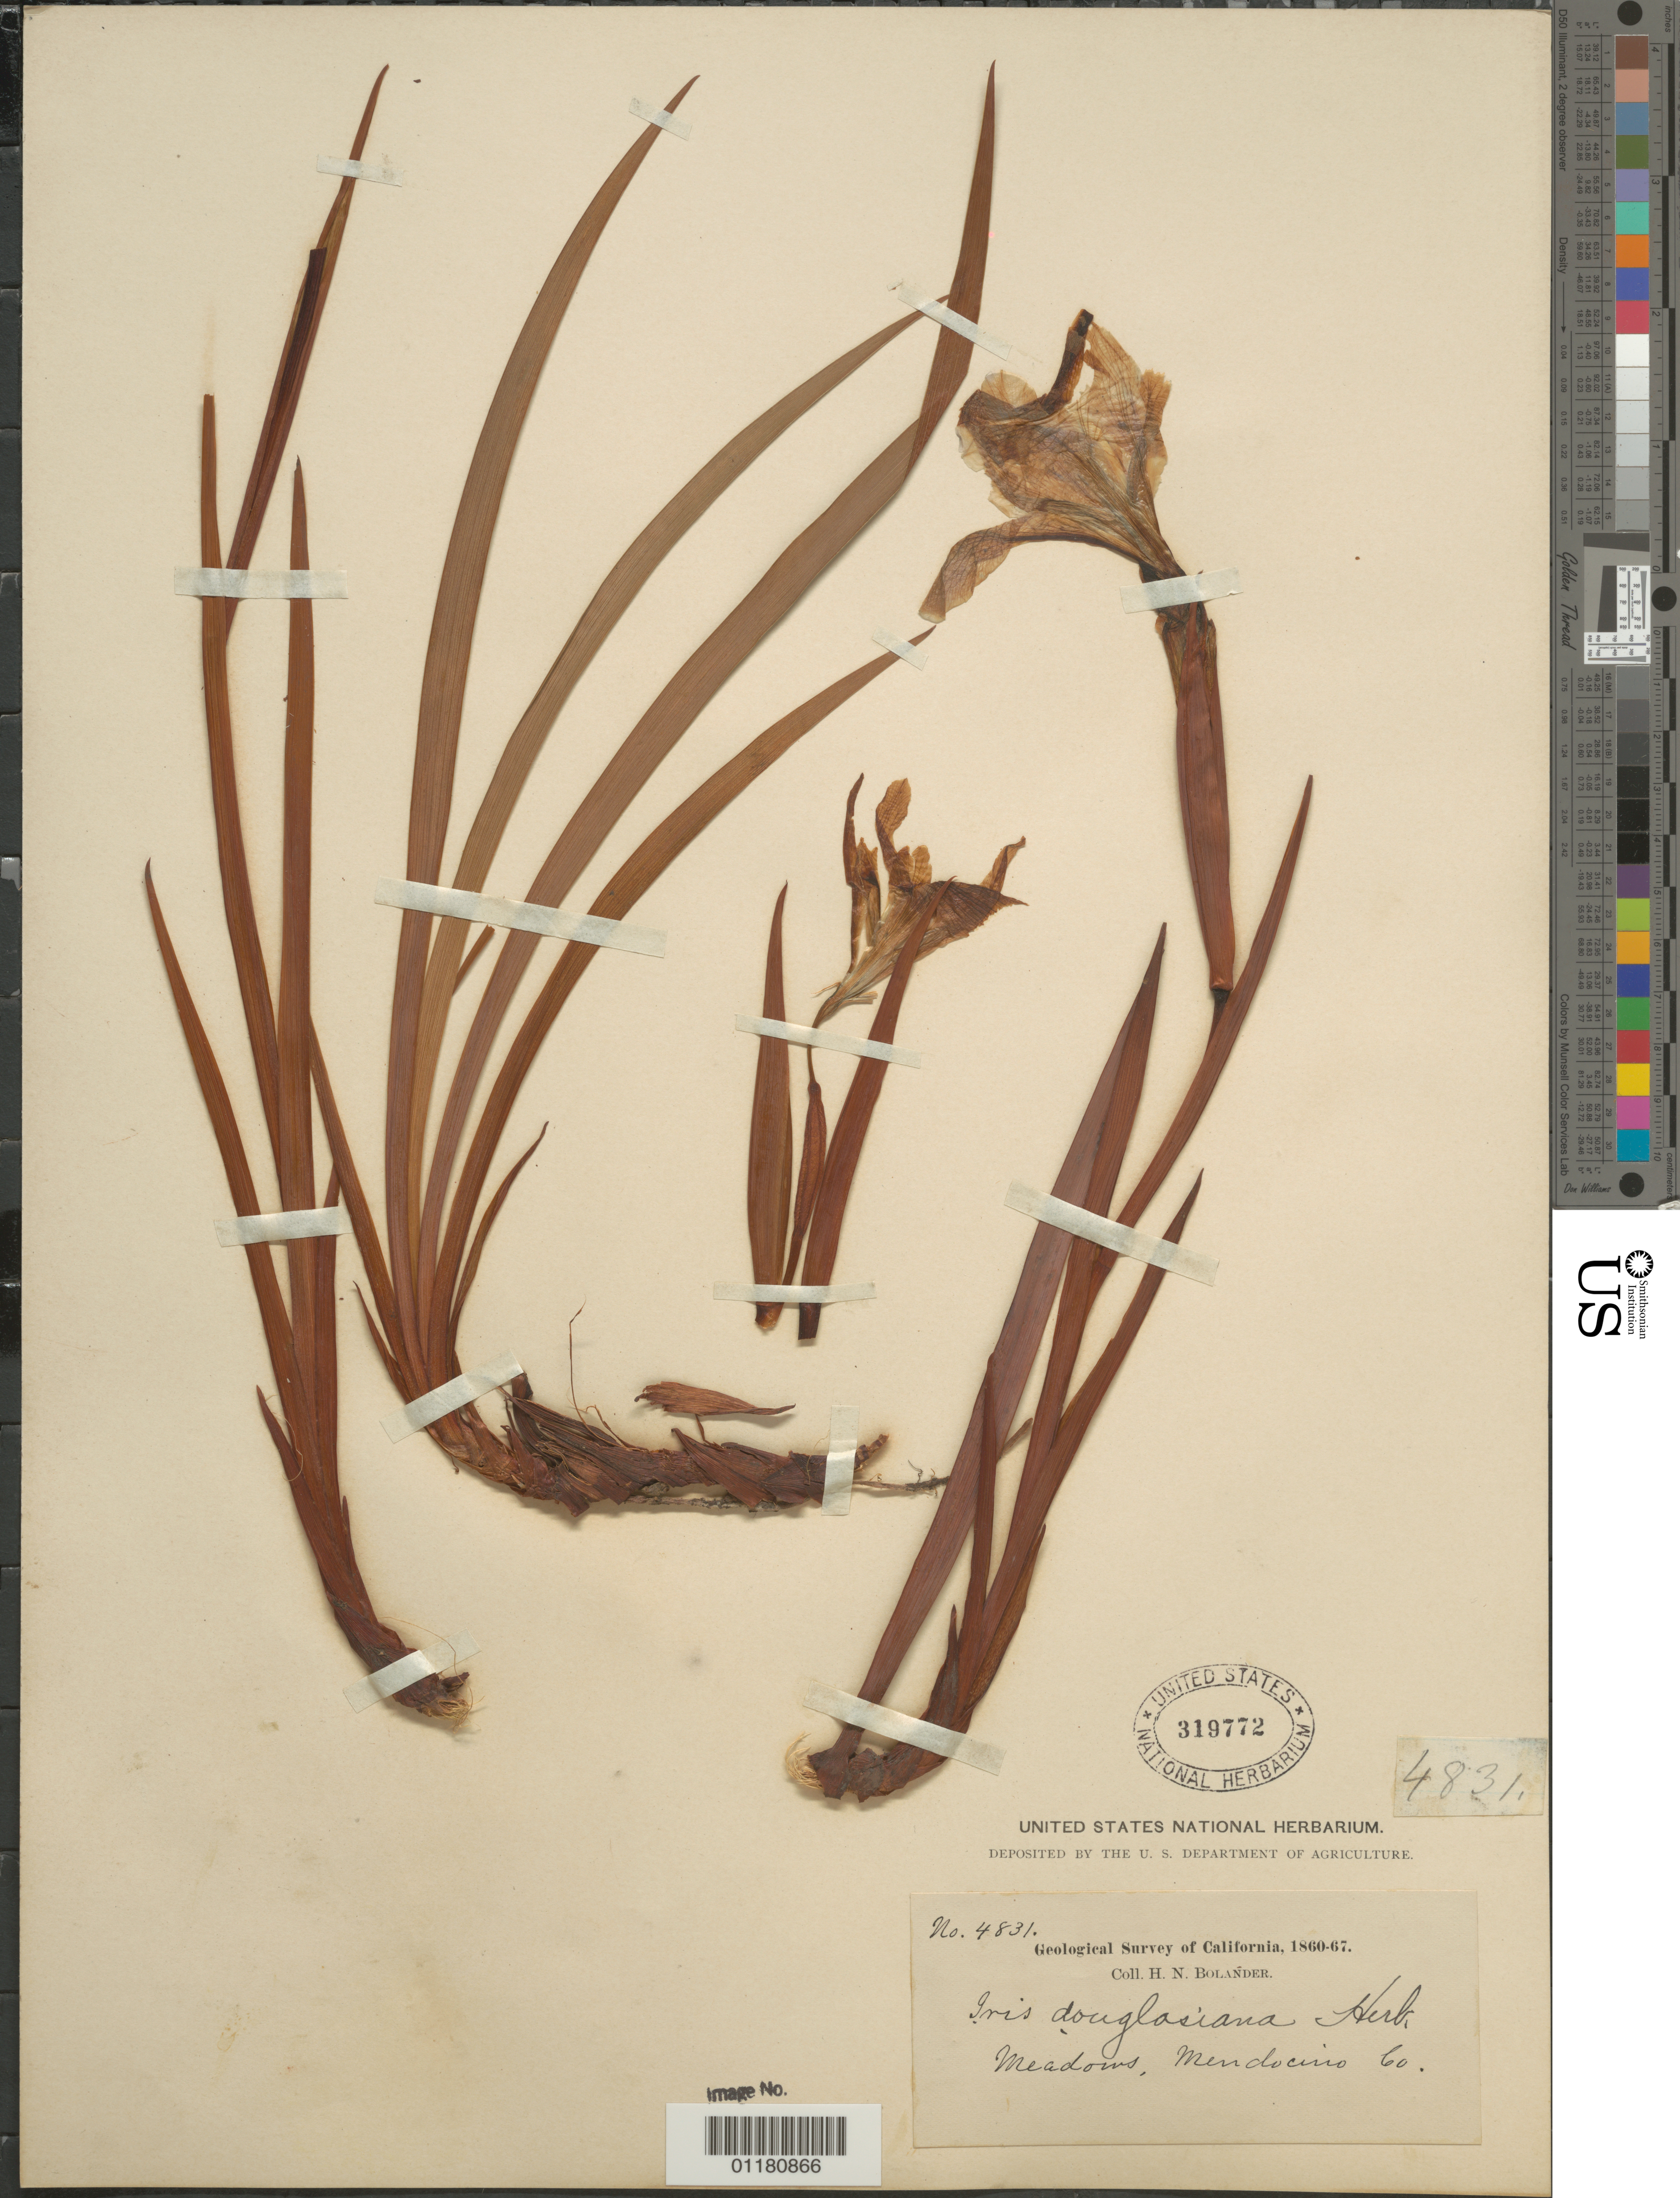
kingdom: Plantae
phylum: Tracheophyta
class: Liliopsida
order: Asparagales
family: Iridaceae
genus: Iris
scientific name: Iris douglasiana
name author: Herb.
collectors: W. H. Brewer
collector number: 4831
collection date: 1860/1867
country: United States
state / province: California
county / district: Mendocino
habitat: Meadows.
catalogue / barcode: US 319772